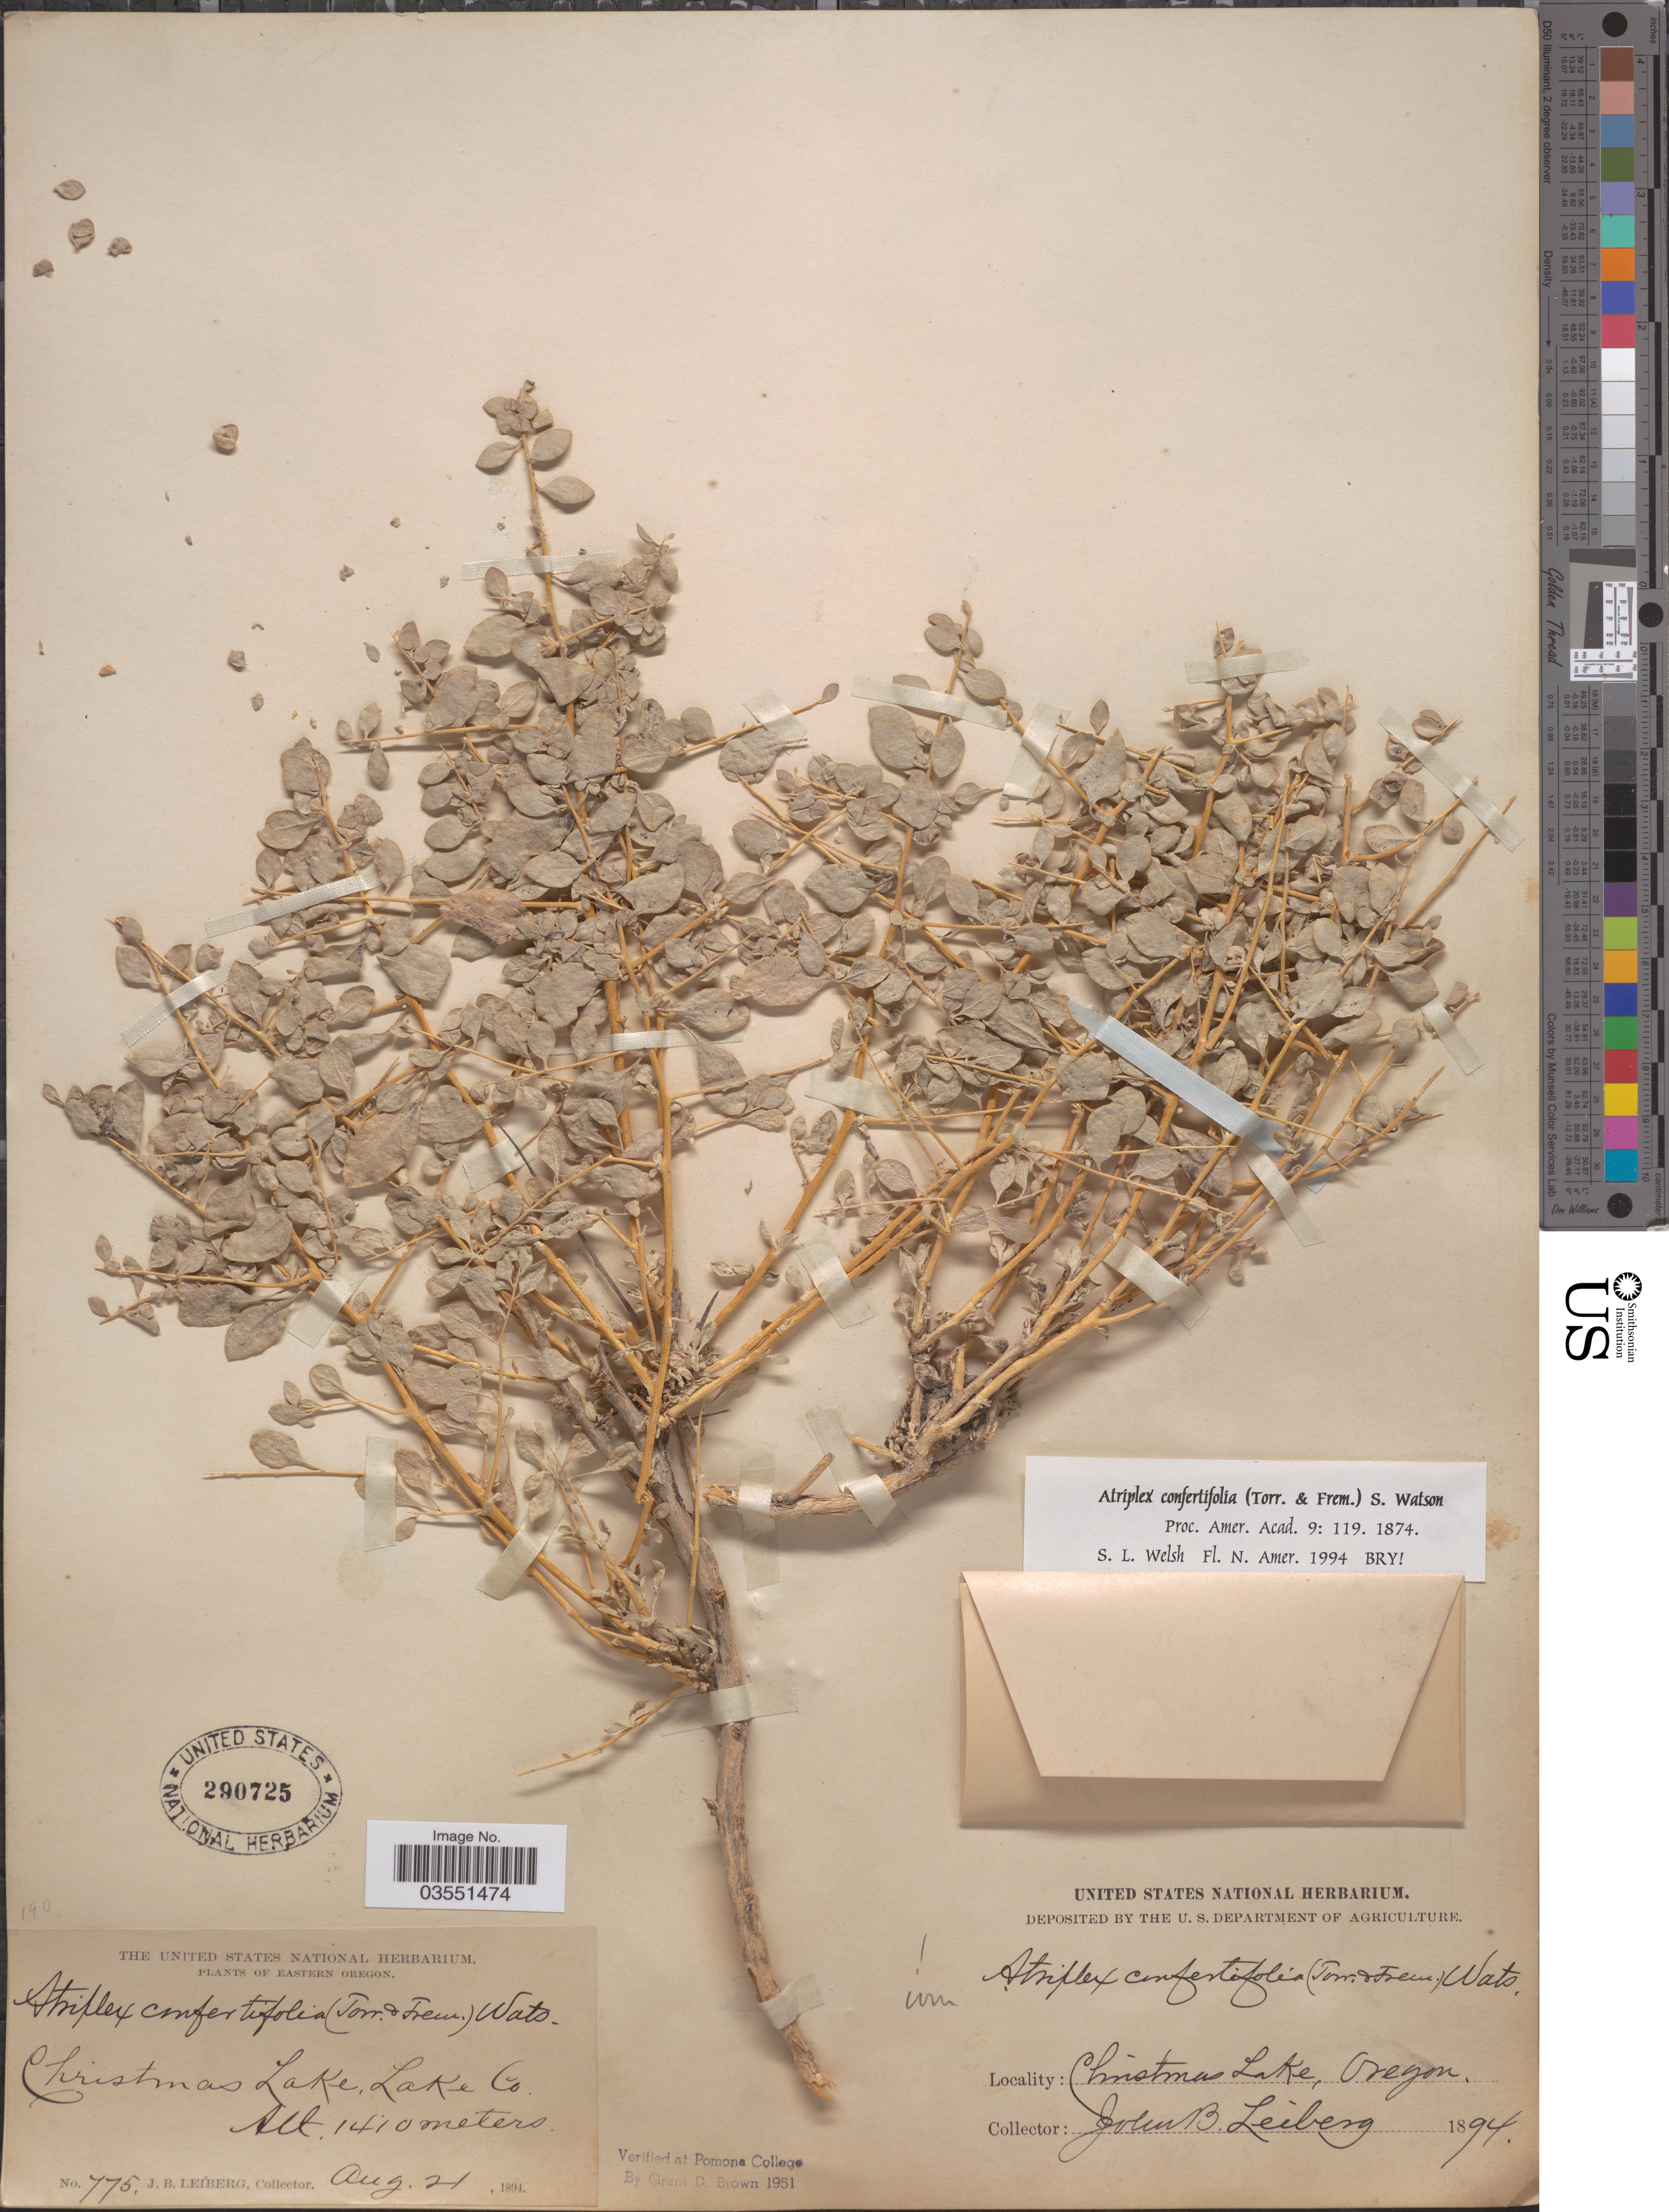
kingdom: Plantae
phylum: Tracheophyta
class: Magnoliopsida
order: Caryophyllales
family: Amaranthaceae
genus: Atriplex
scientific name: Atriplex confertifolia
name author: (Torr. & Frém.) S. Watson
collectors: J. B. Leiberg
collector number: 775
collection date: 1894-08-21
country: United States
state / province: Oregon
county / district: Lake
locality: Eastern Oregon. Christmas Lake, Lake Co.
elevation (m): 1410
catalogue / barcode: US 290725